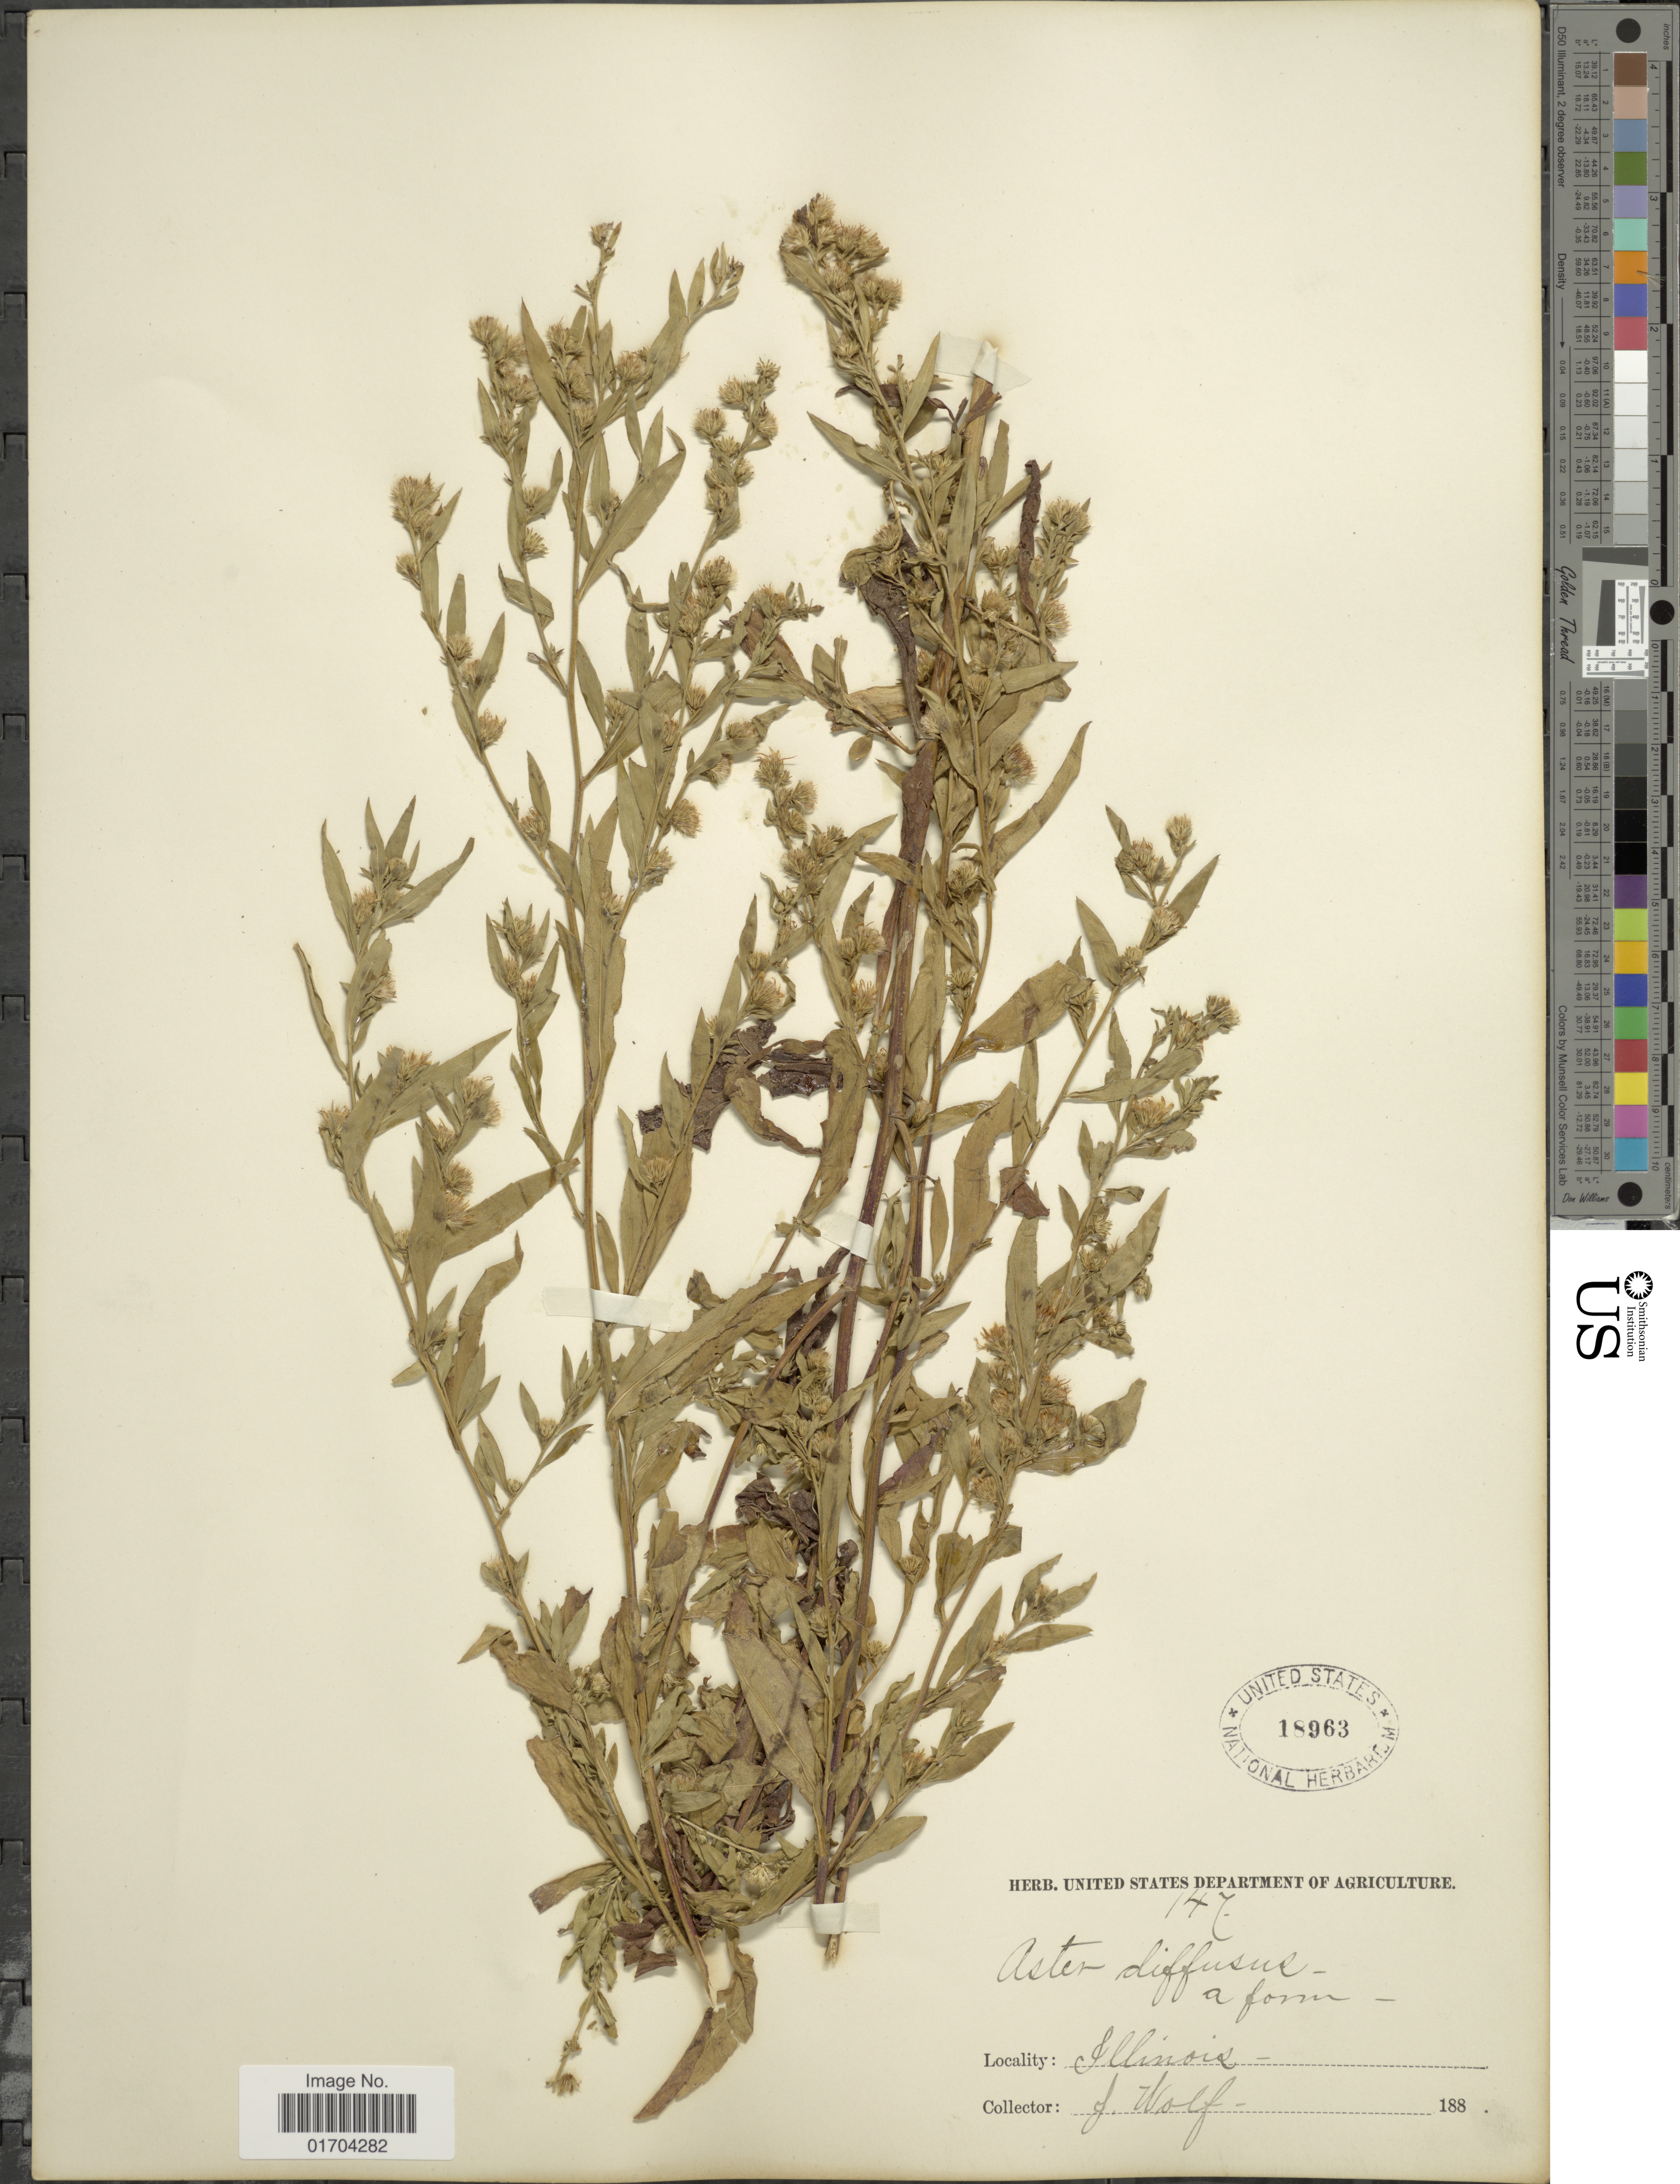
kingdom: Plantae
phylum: Tracheophyta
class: Magnoliopsida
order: Asterales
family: Asteraceae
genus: Symphyotrichum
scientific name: Symphyotrichum sp.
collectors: J. Wolf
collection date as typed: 188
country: United States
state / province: Illinois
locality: Illinois.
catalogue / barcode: US 18963